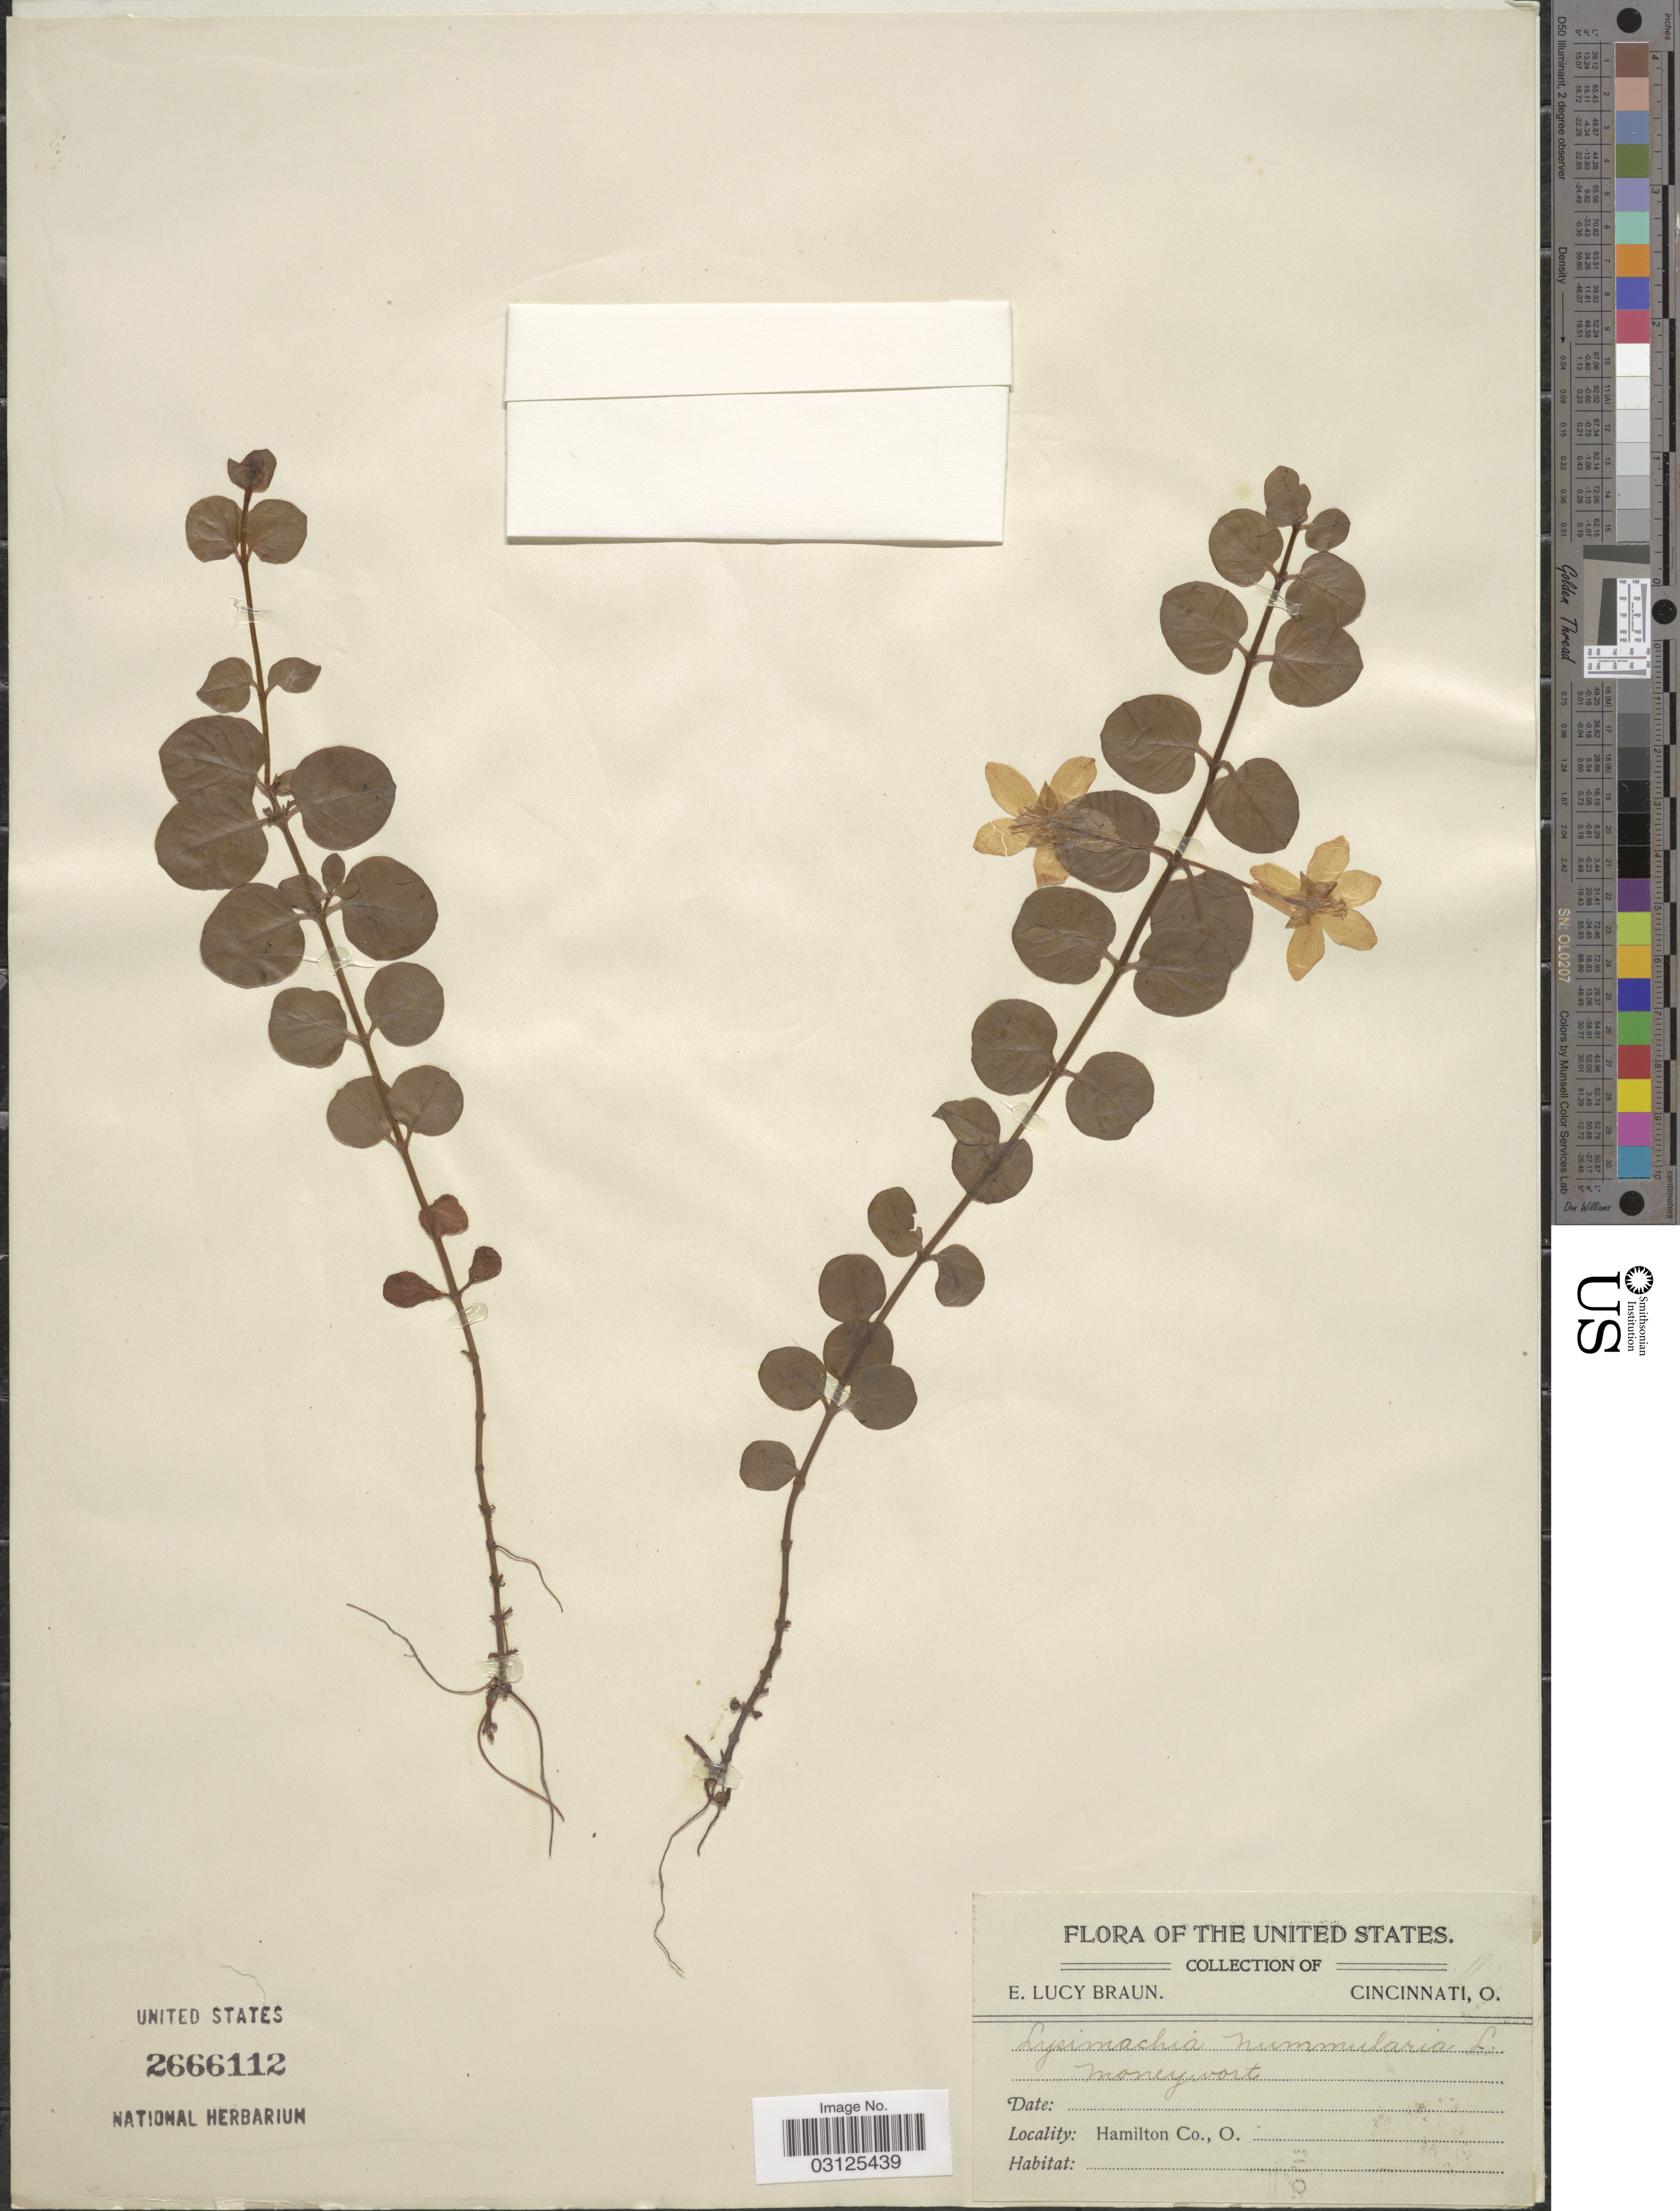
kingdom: Plantae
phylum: Tracheophyta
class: Magnoliopsida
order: Ericales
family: Primulaceae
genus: Lysimachia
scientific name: Lysimachia nummularia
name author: L.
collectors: E. L. Braun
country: United States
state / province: Ohio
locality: Hamilton Co.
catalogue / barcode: US 2666112